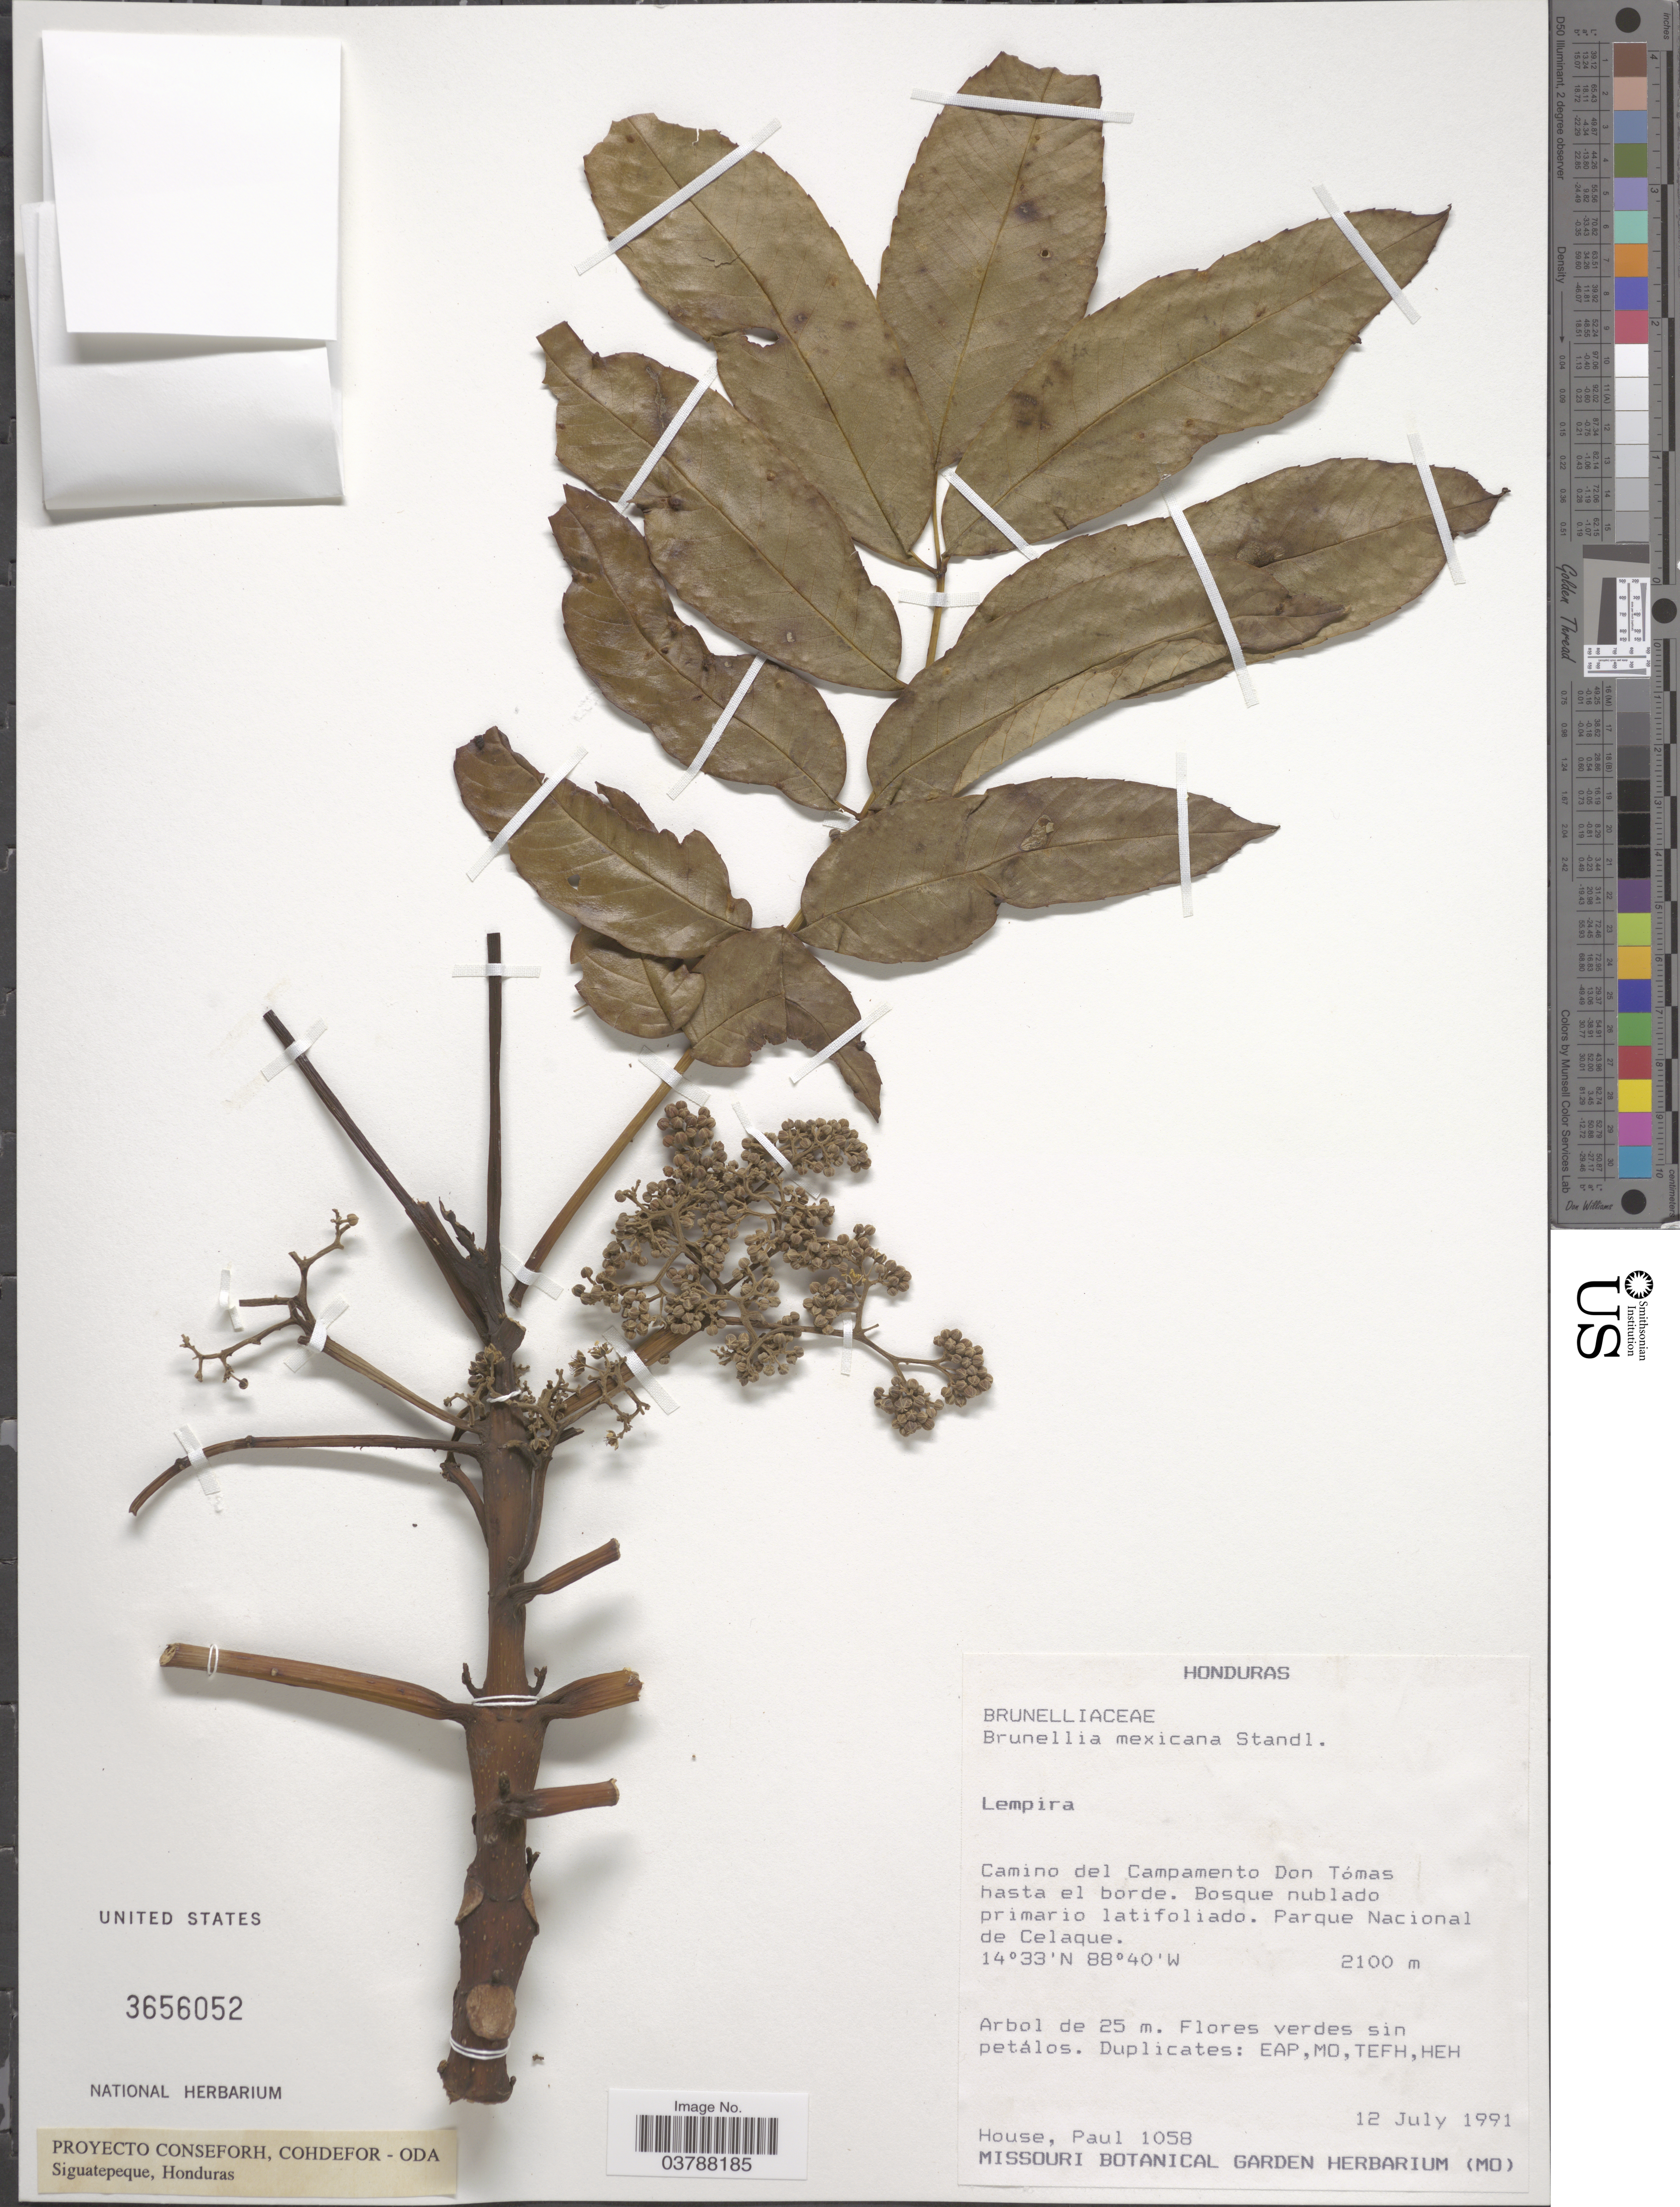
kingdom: Plantae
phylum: Tracheophyta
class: Magnoliopsida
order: Oxalidales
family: Brunelliaceae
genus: Brunellia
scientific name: Brunellia mexicana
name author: Standl.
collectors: P. R. House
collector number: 1058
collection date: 1991-07-12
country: Honduras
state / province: Lempira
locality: Camino del Campamento Don Tómas hasta el borde. Parque Nacional de Celaque.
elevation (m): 2100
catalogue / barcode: US 3656052